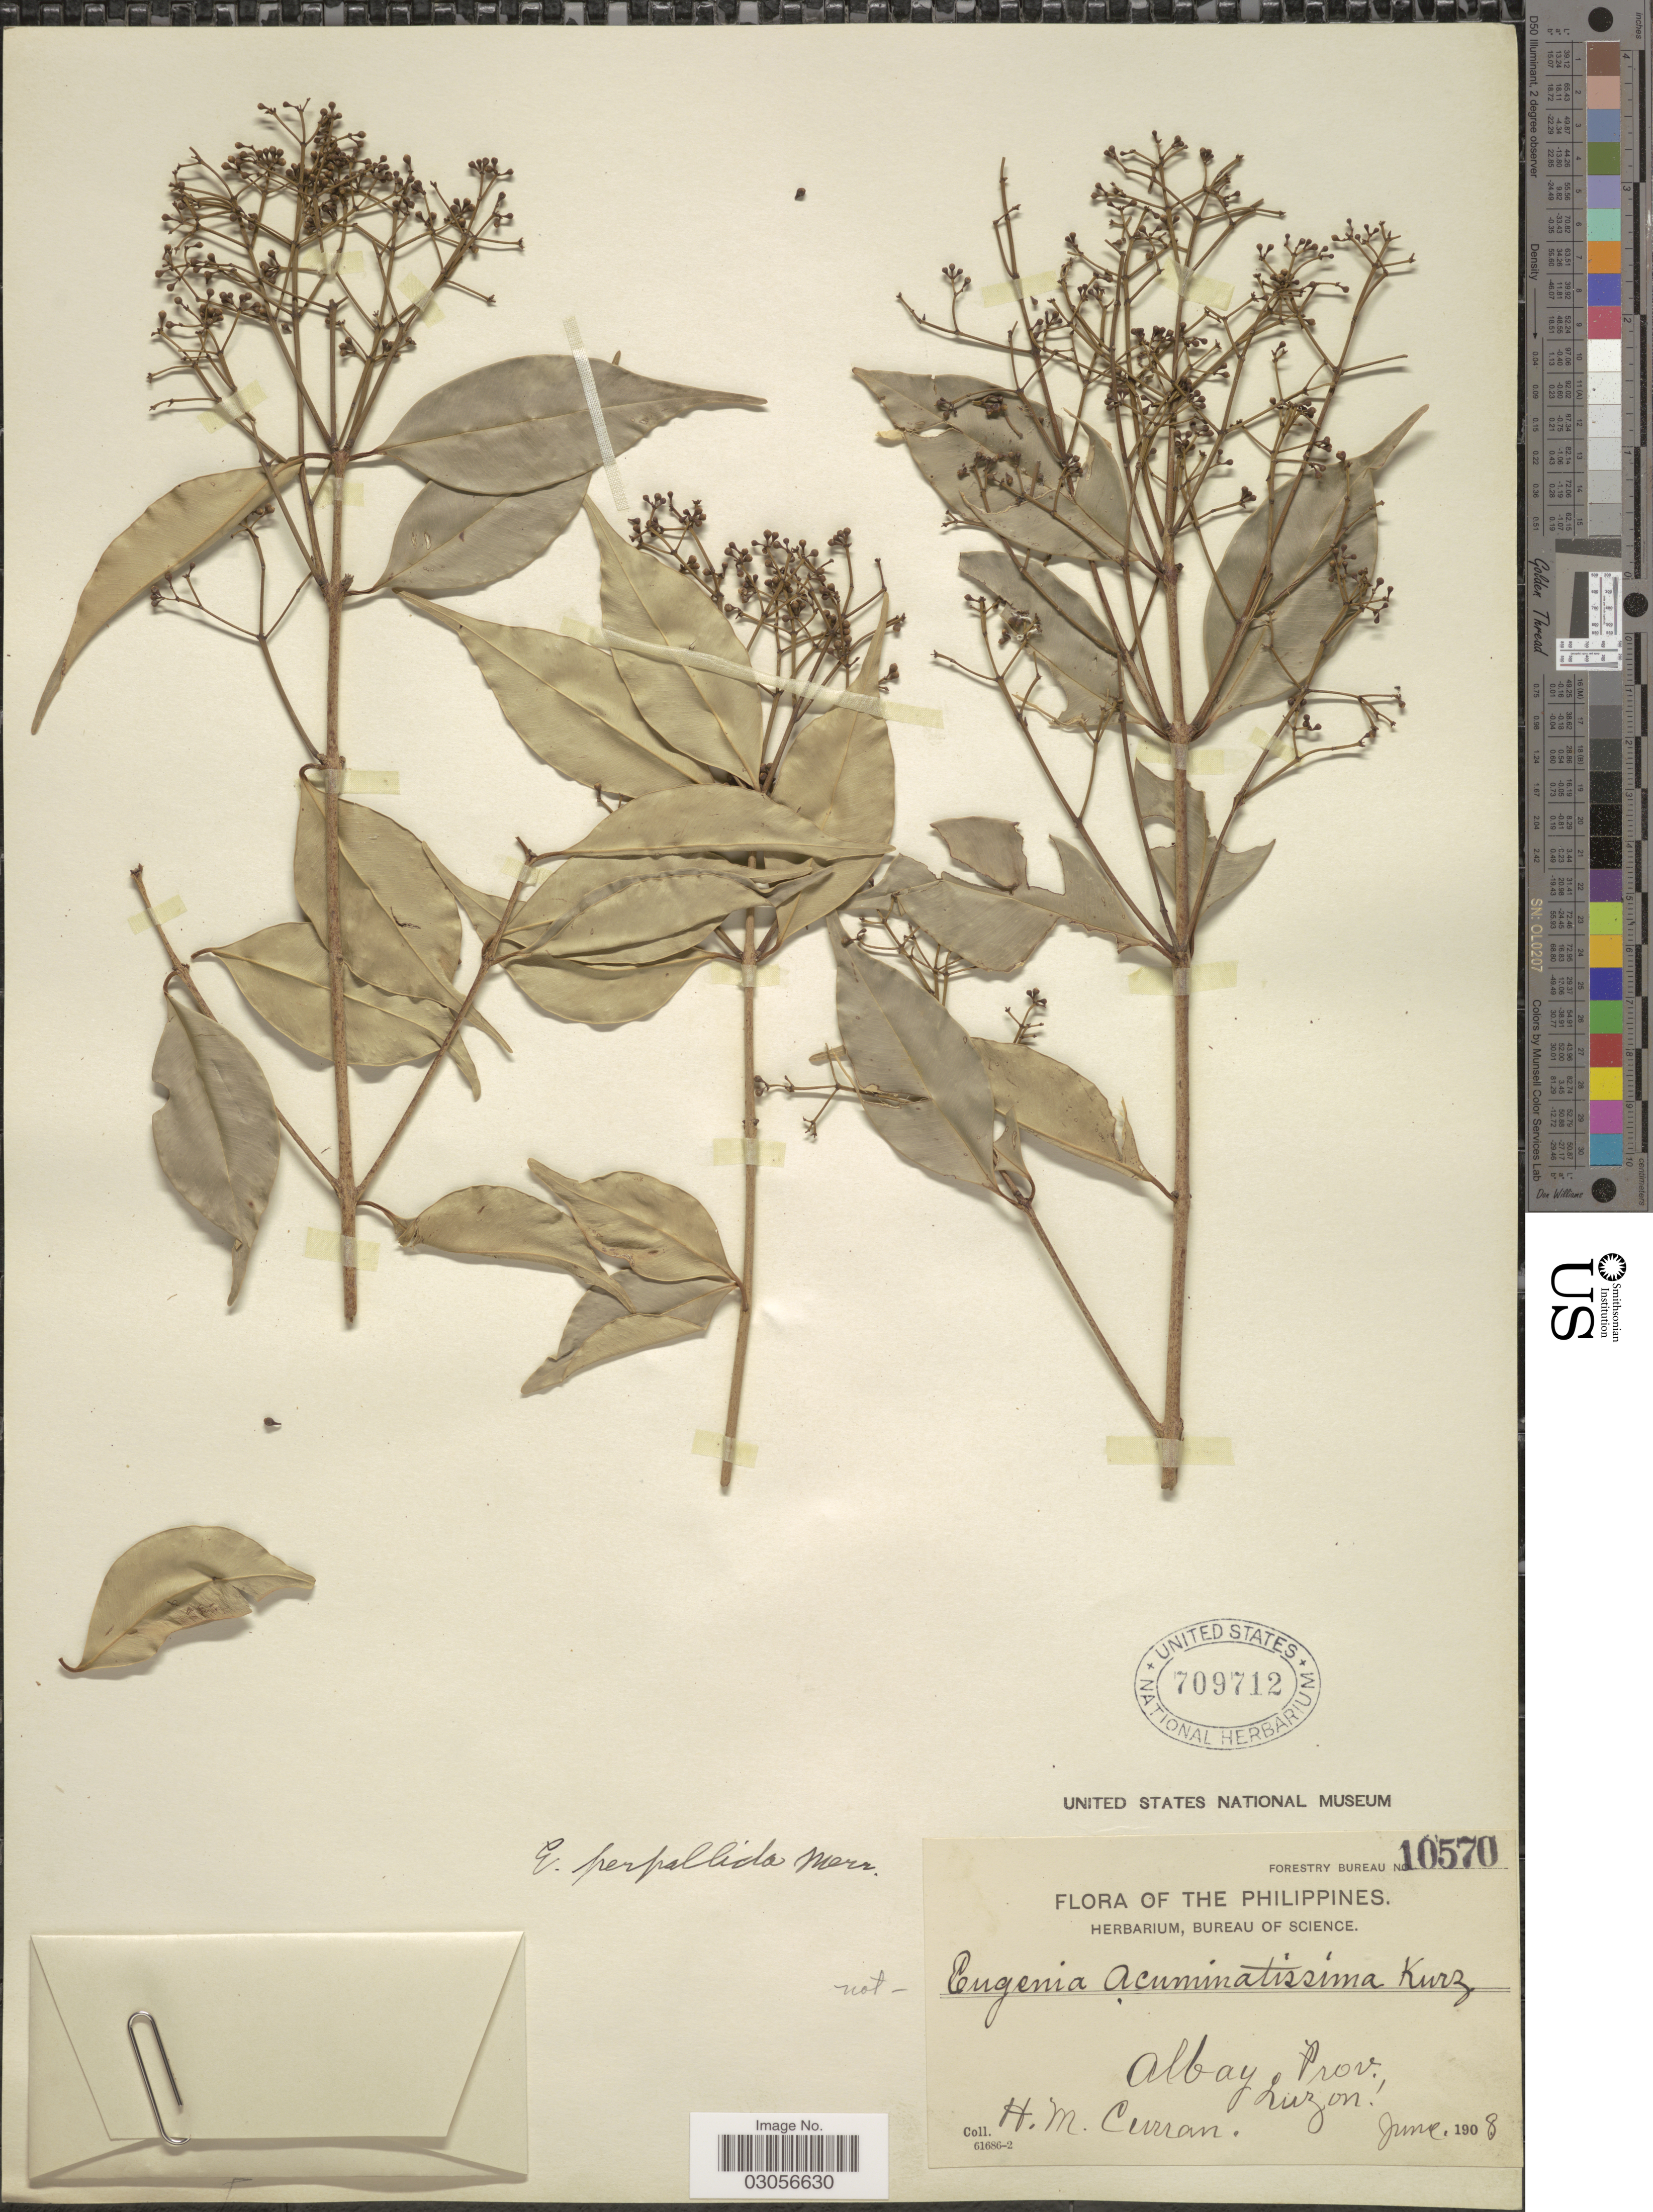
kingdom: Plantae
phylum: Tracheophyta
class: Magnoliopsida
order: Myrtales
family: Myrtaceae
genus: Syzygium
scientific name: Syzygium pallidum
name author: Merr.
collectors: H. M. Curran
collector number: Forestry Bureau 10570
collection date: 1908-06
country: Philippines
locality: Albay, Prov. Luzon.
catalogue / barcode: US 709712